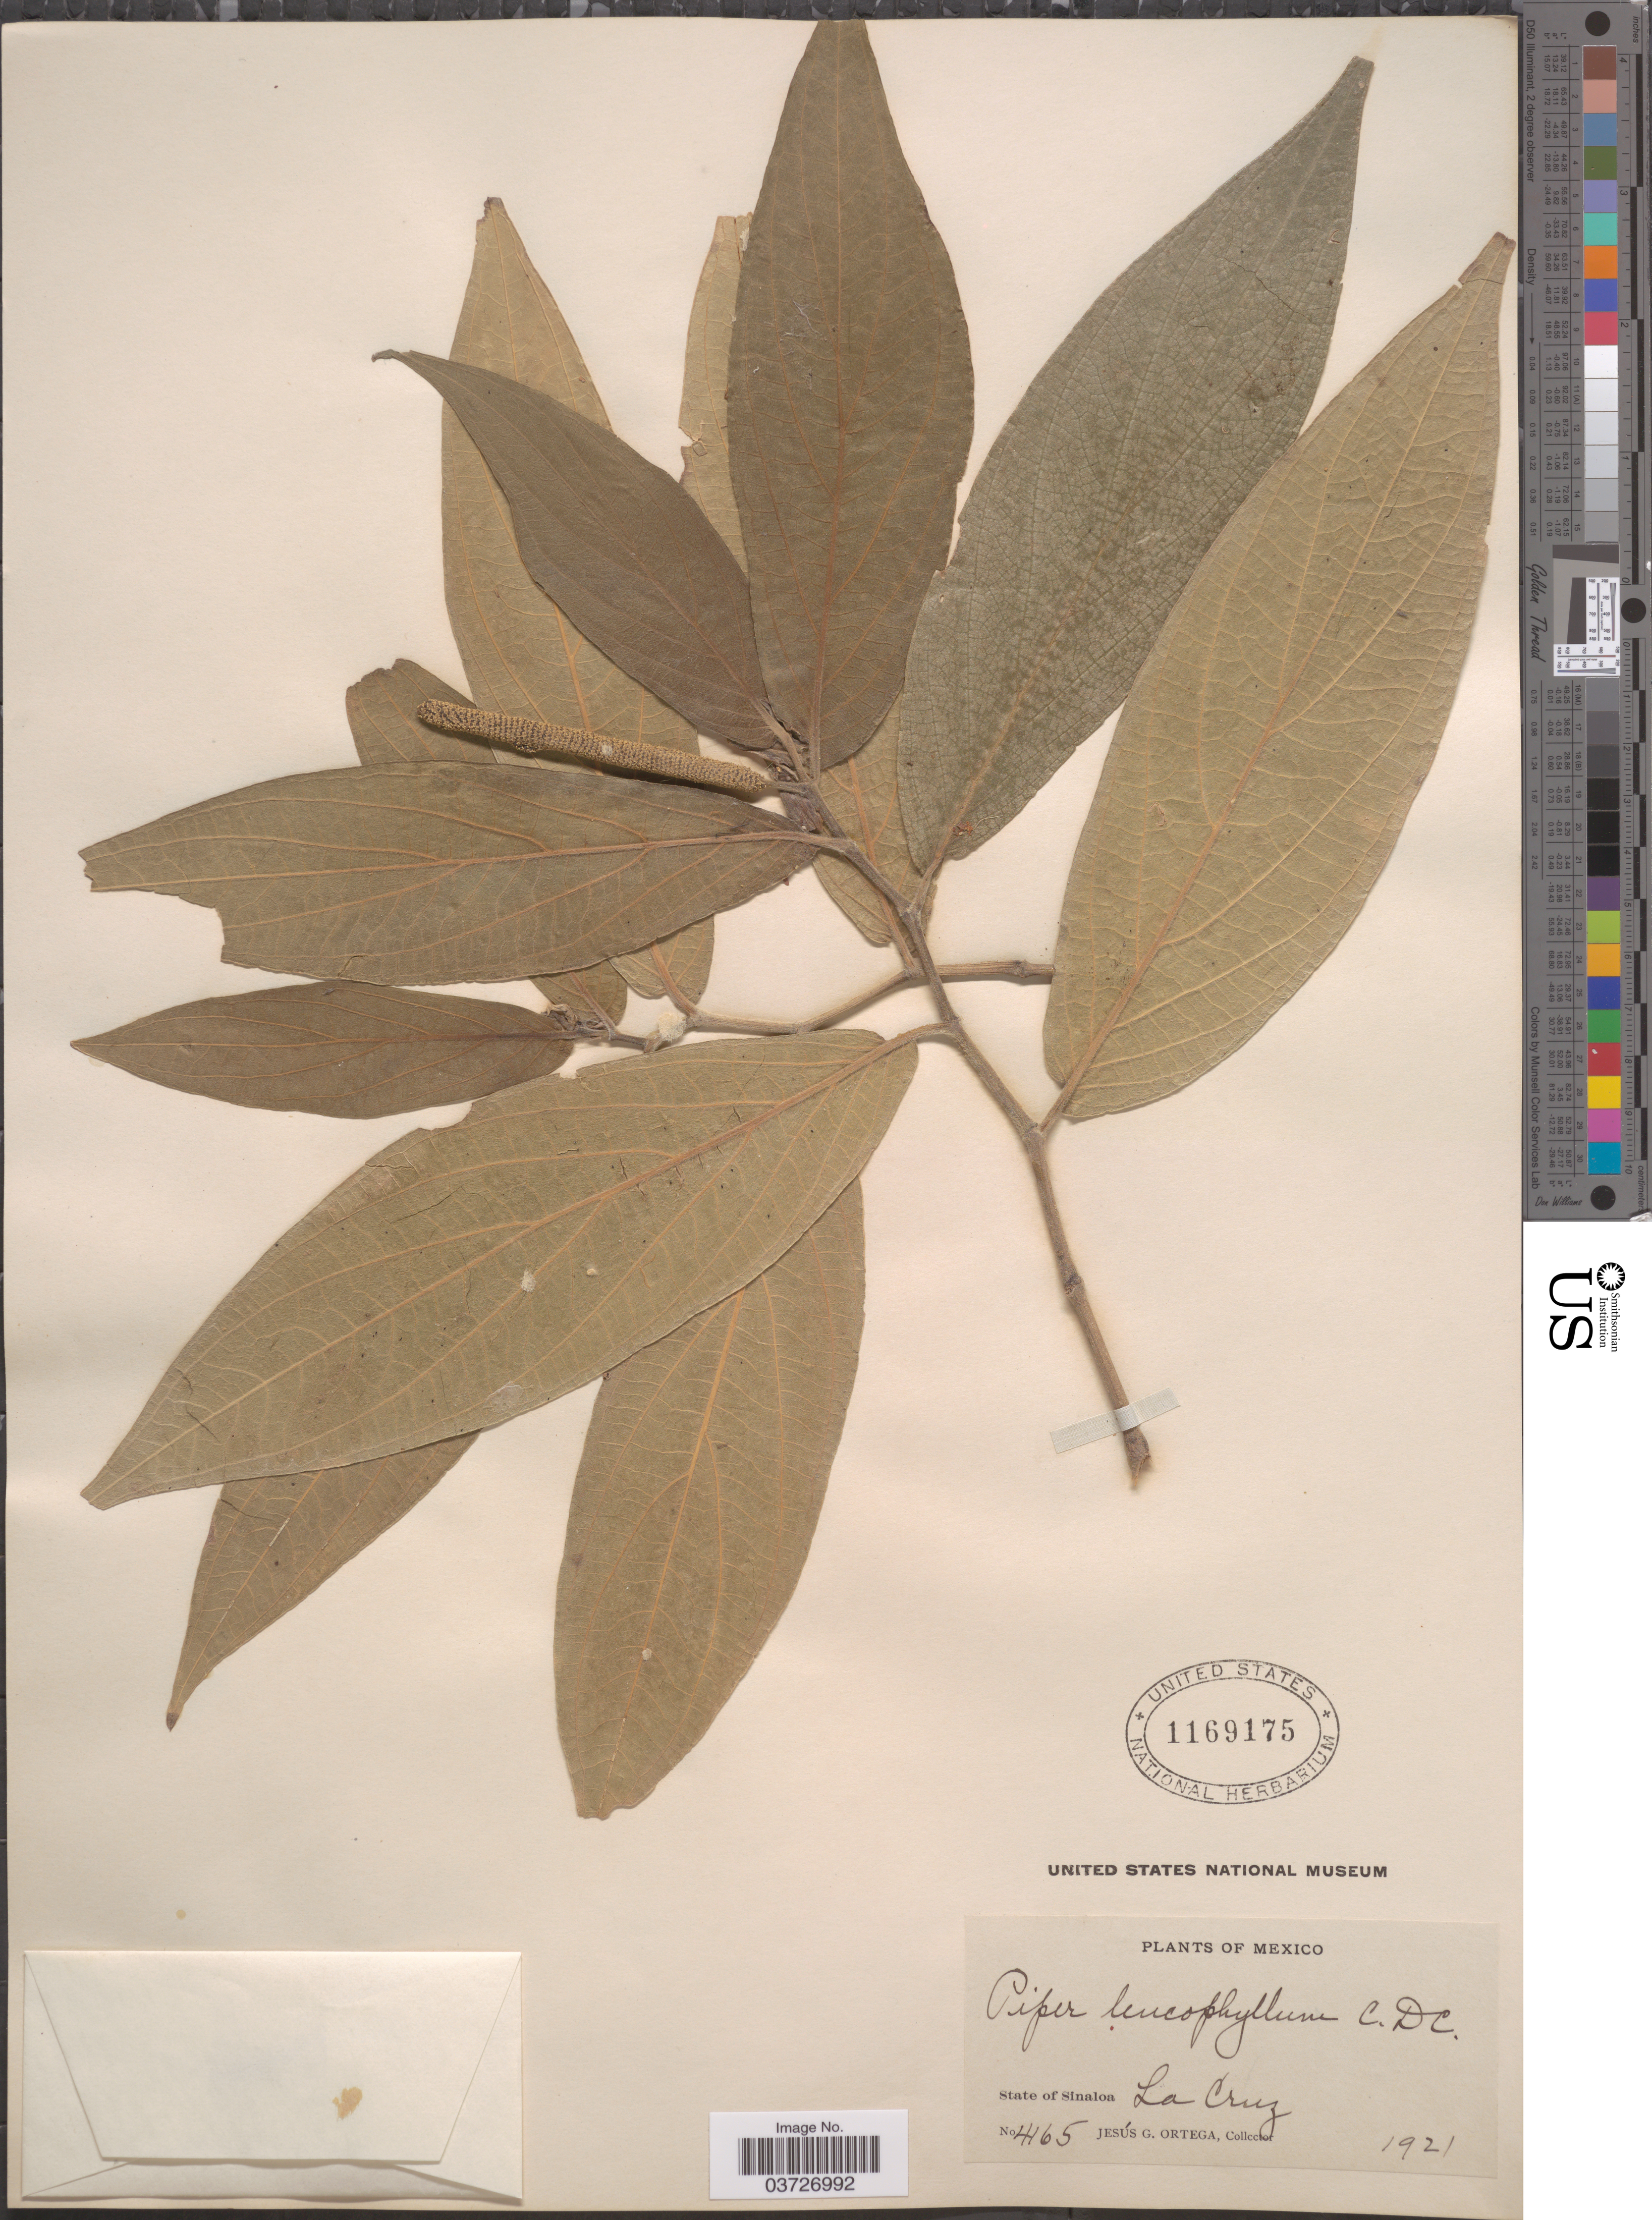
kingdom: Plantae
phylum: Tracheophyta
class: Magnoliopsida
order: Piperales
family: Piperaceae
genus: Piper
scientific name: Piper leucophyllum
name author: (Miq.) C. DC.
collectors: J. Ortega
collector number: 4165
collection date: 1921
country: Mexico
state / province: Sinaloa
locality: La Cruz.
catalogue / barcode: US 1169175